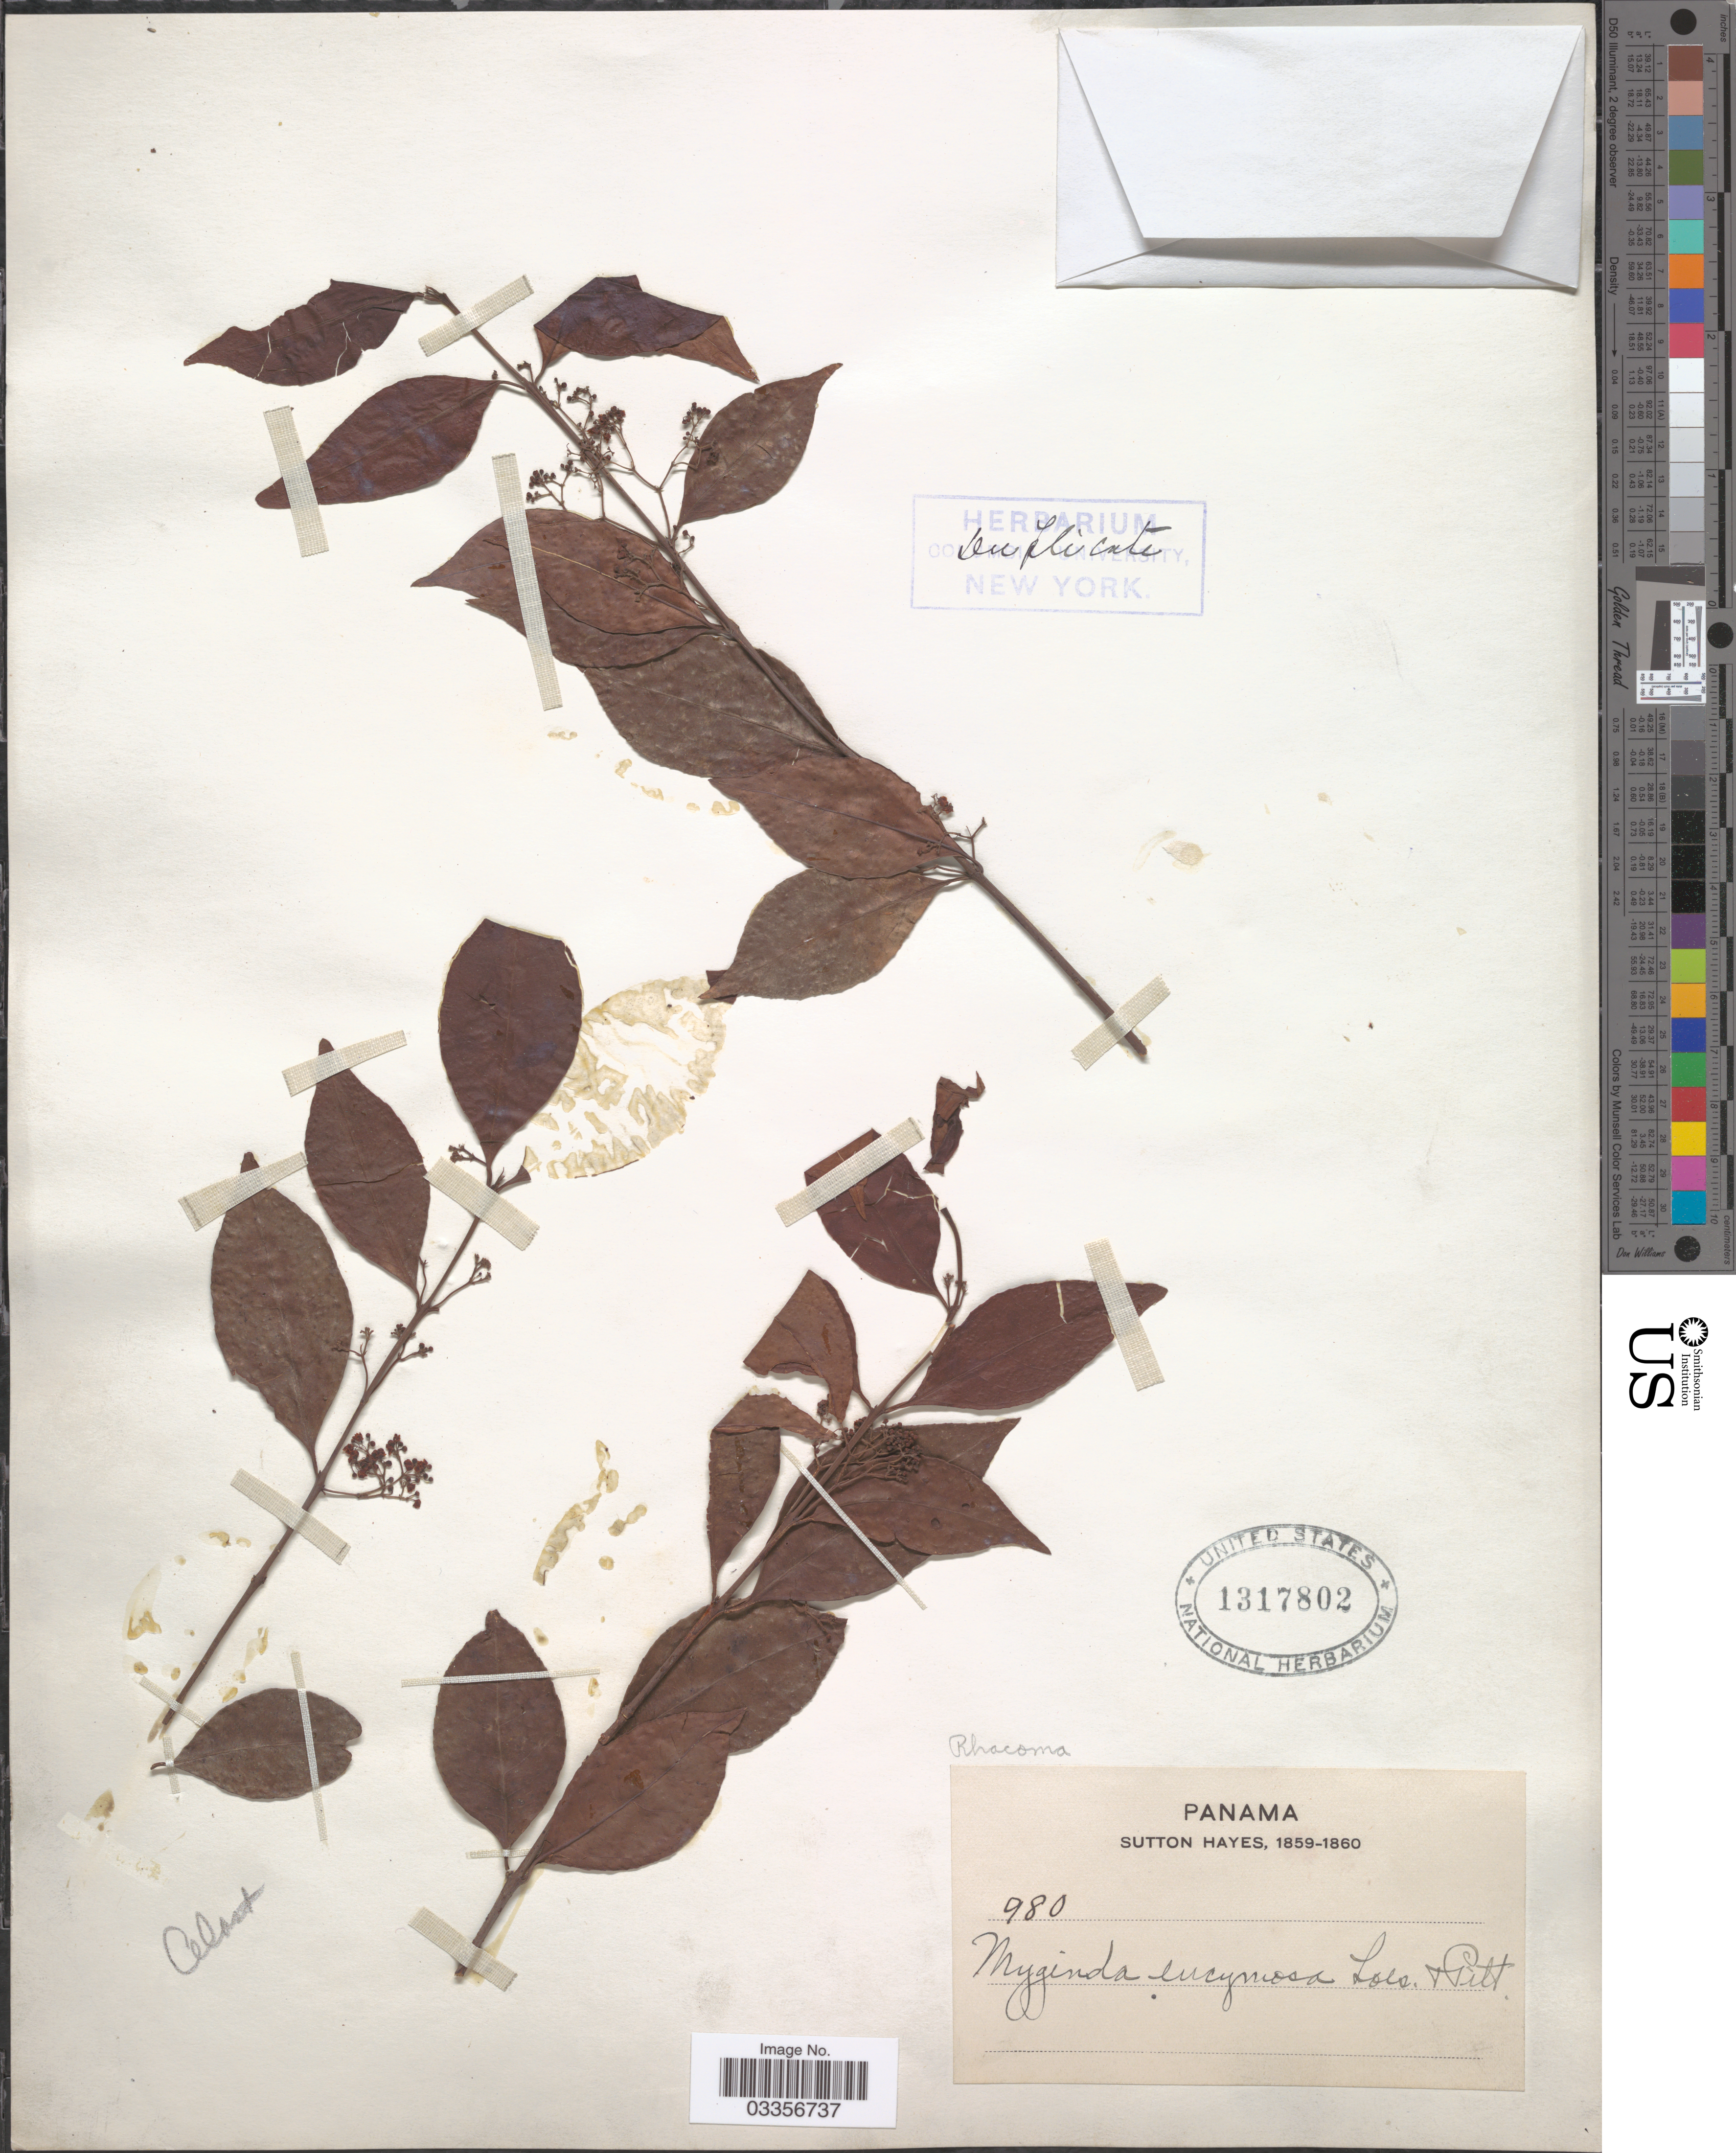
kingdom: Plantae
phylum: Tracheophyta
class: Magnoliopsida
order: Celastrales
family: Celastraceae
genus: Crossopetalum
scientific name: Crossopetalum parviflorum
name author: L.O. Williams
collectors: S. Hayes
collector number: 980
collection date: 1859/1860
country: Panama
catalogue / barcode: US 1317802